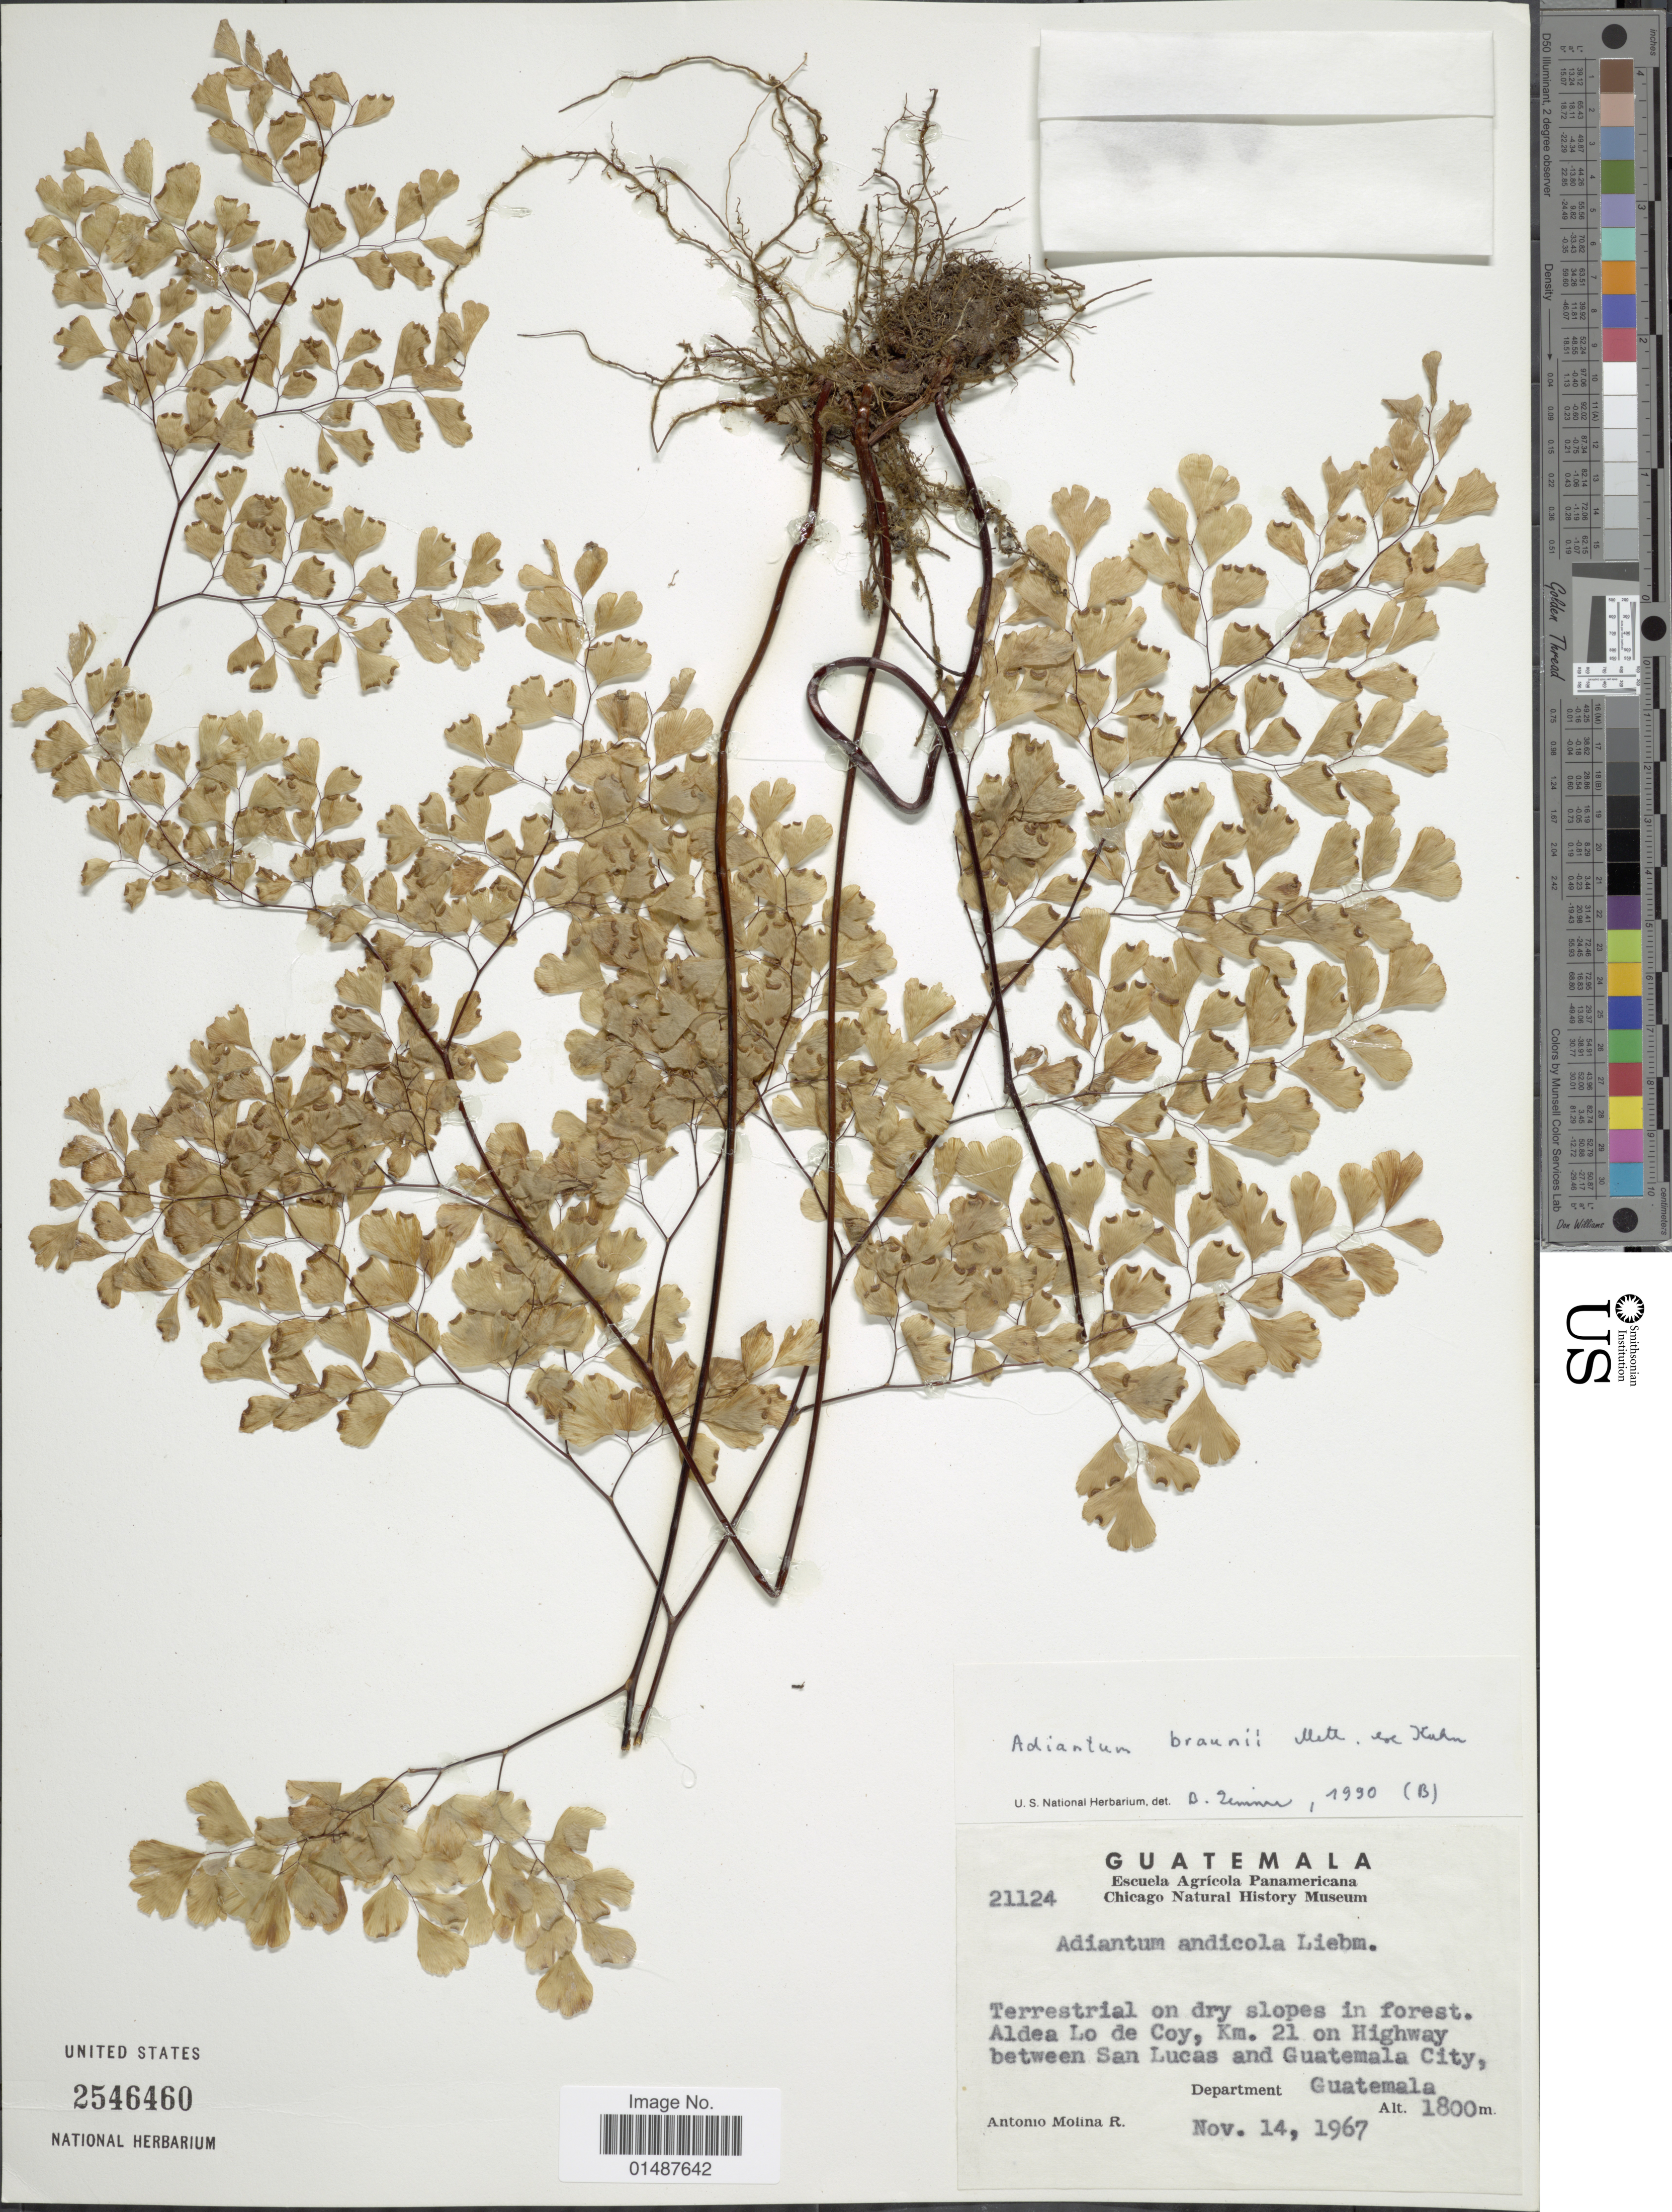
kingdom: Plantae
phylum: Tracheophyta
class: Polypodiopsida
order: Polypodiales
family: Pteridaceae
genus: Adiantum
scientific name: Adiantum braunii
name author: Mett. ex Kuhn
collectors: A. Molina R.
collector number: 21124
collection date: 1967-11-14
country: Guatemala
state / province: Guatemala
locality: Terrestrial on dry slopes in forest. Alea Lo de Coy, Km. 21 on Highway between San Lucas and Guatemala City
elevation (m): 1800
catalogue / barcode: US 2546460